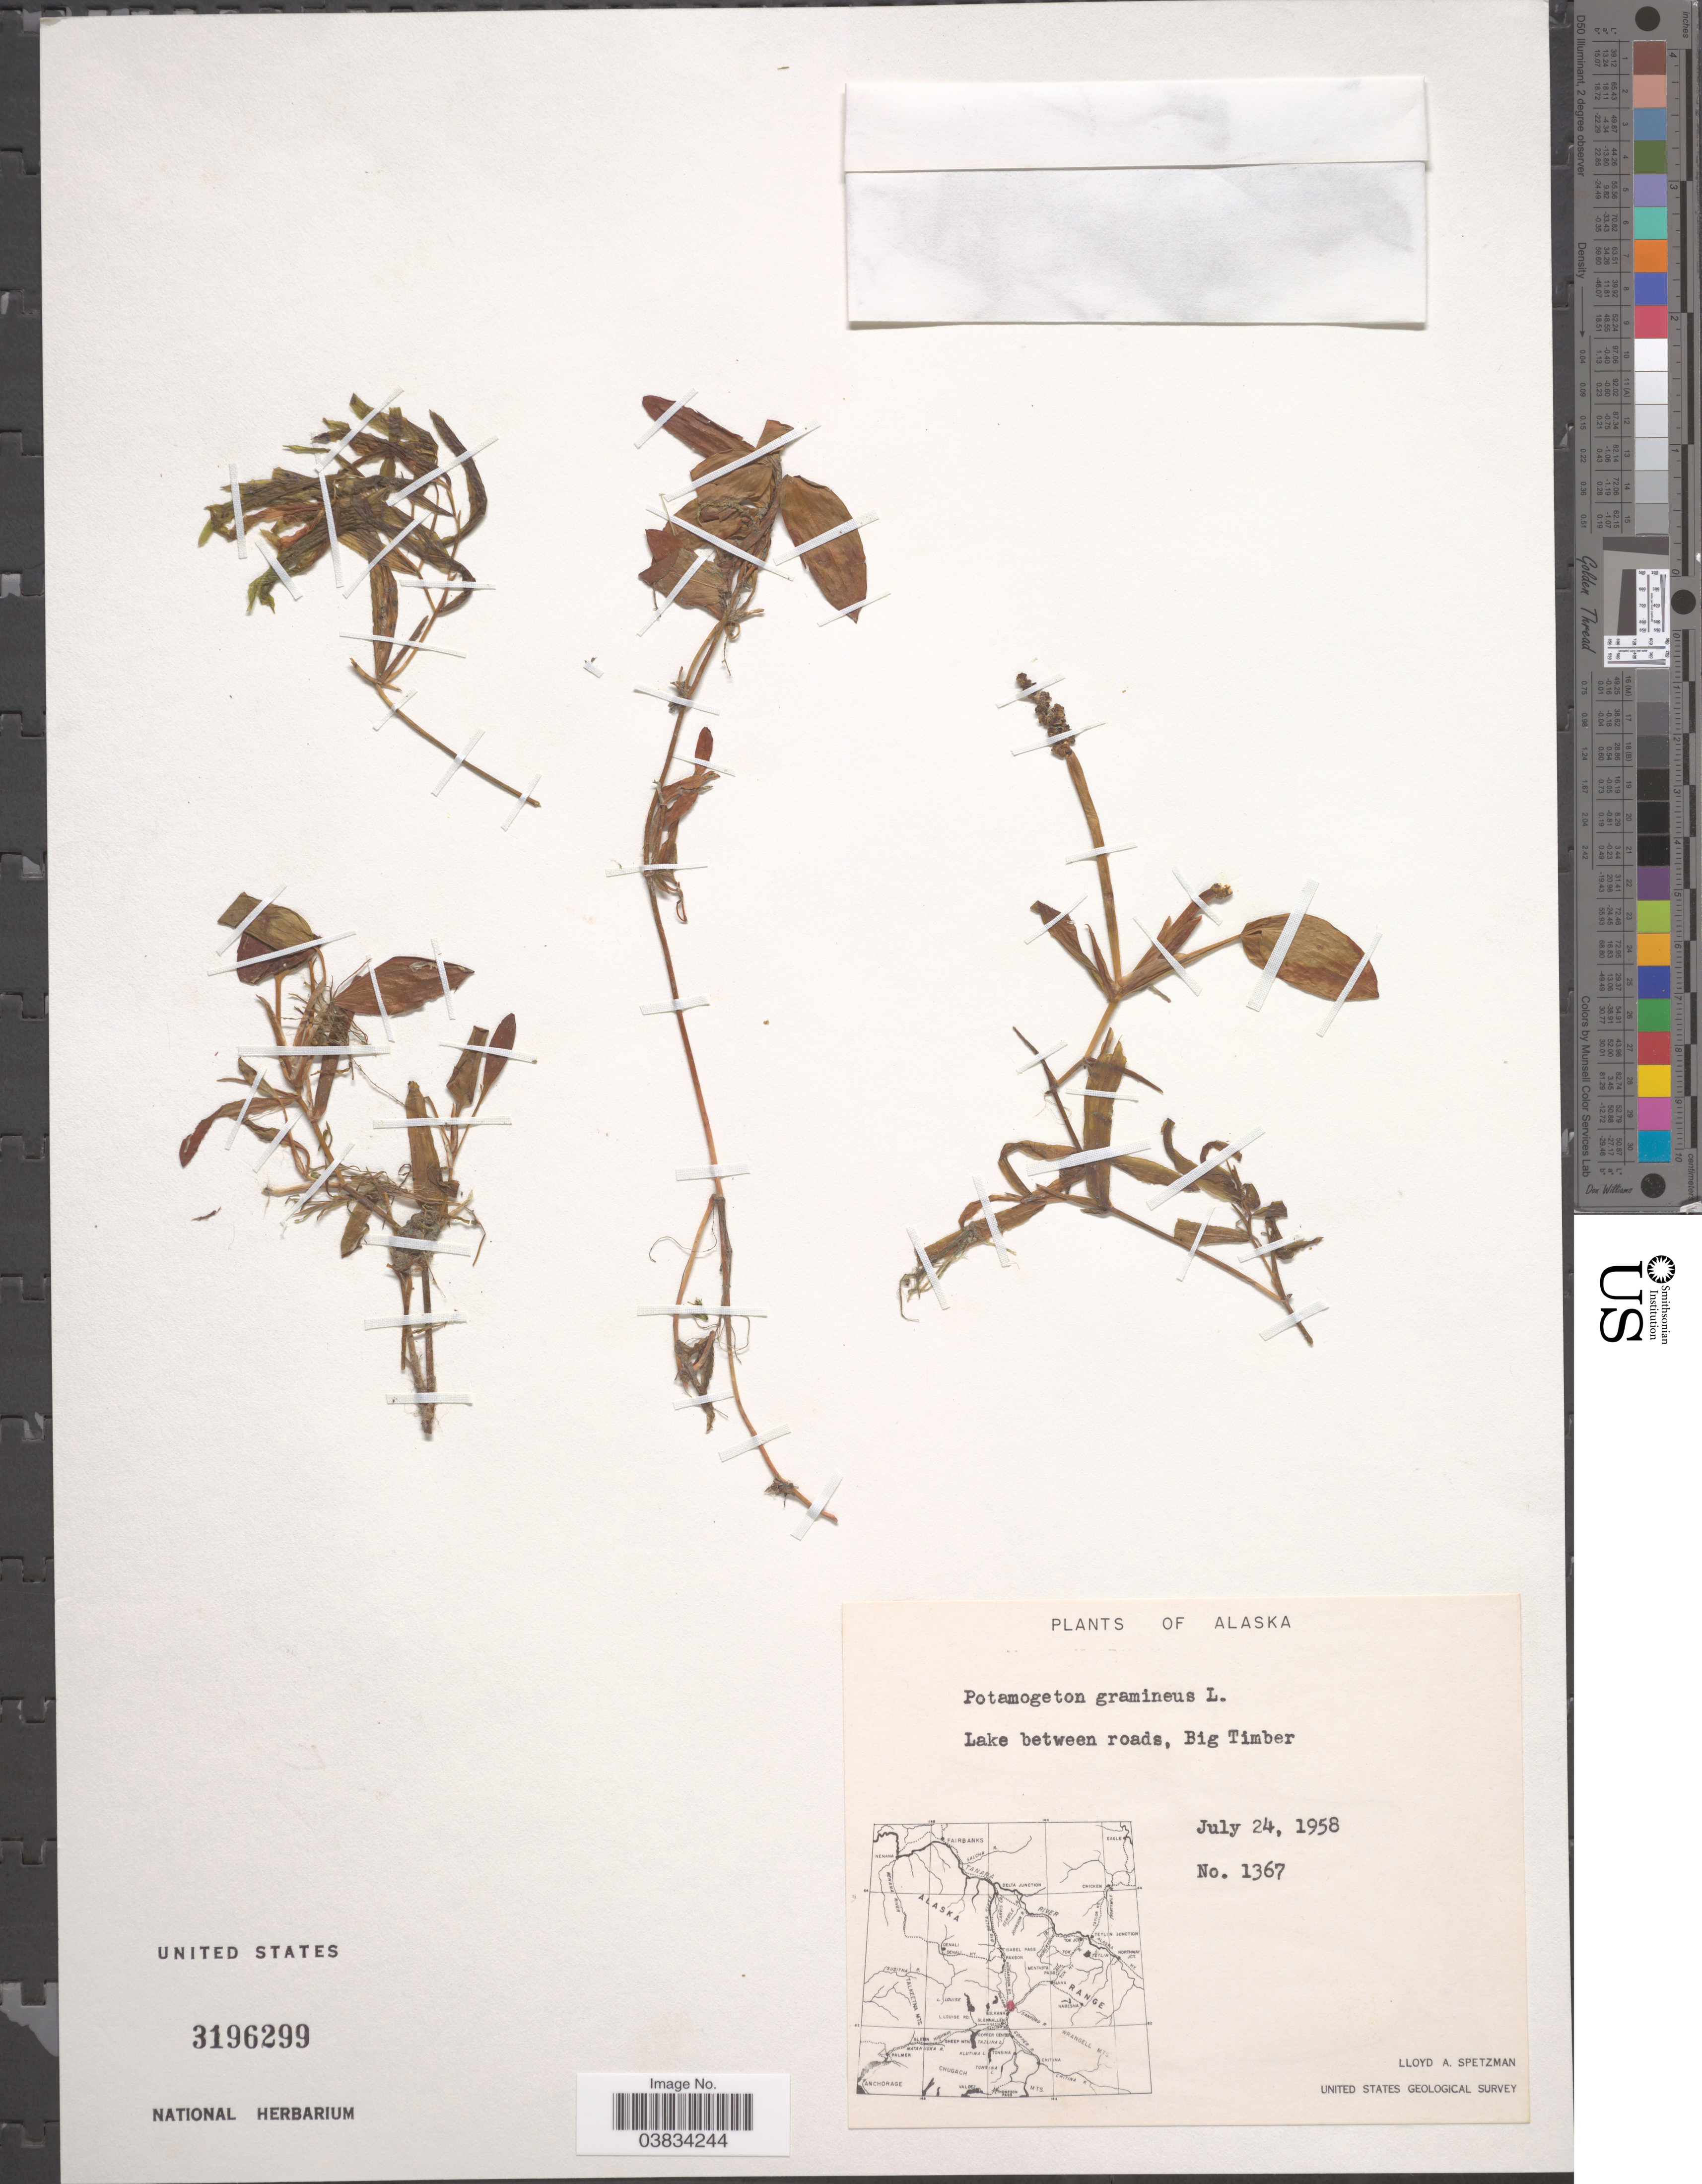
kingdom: Plantae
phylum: Tracheophyta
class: Liliopsida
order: Alismatales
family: Potamogetonaceae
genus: Potamogeton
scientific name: Potamogeton gramineus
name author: L.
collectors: L. Spetzman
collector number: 1367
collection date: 1958-07-24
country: United States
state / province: Alaska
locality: Lake between roads, Big Timber.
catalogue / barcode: US 3196299